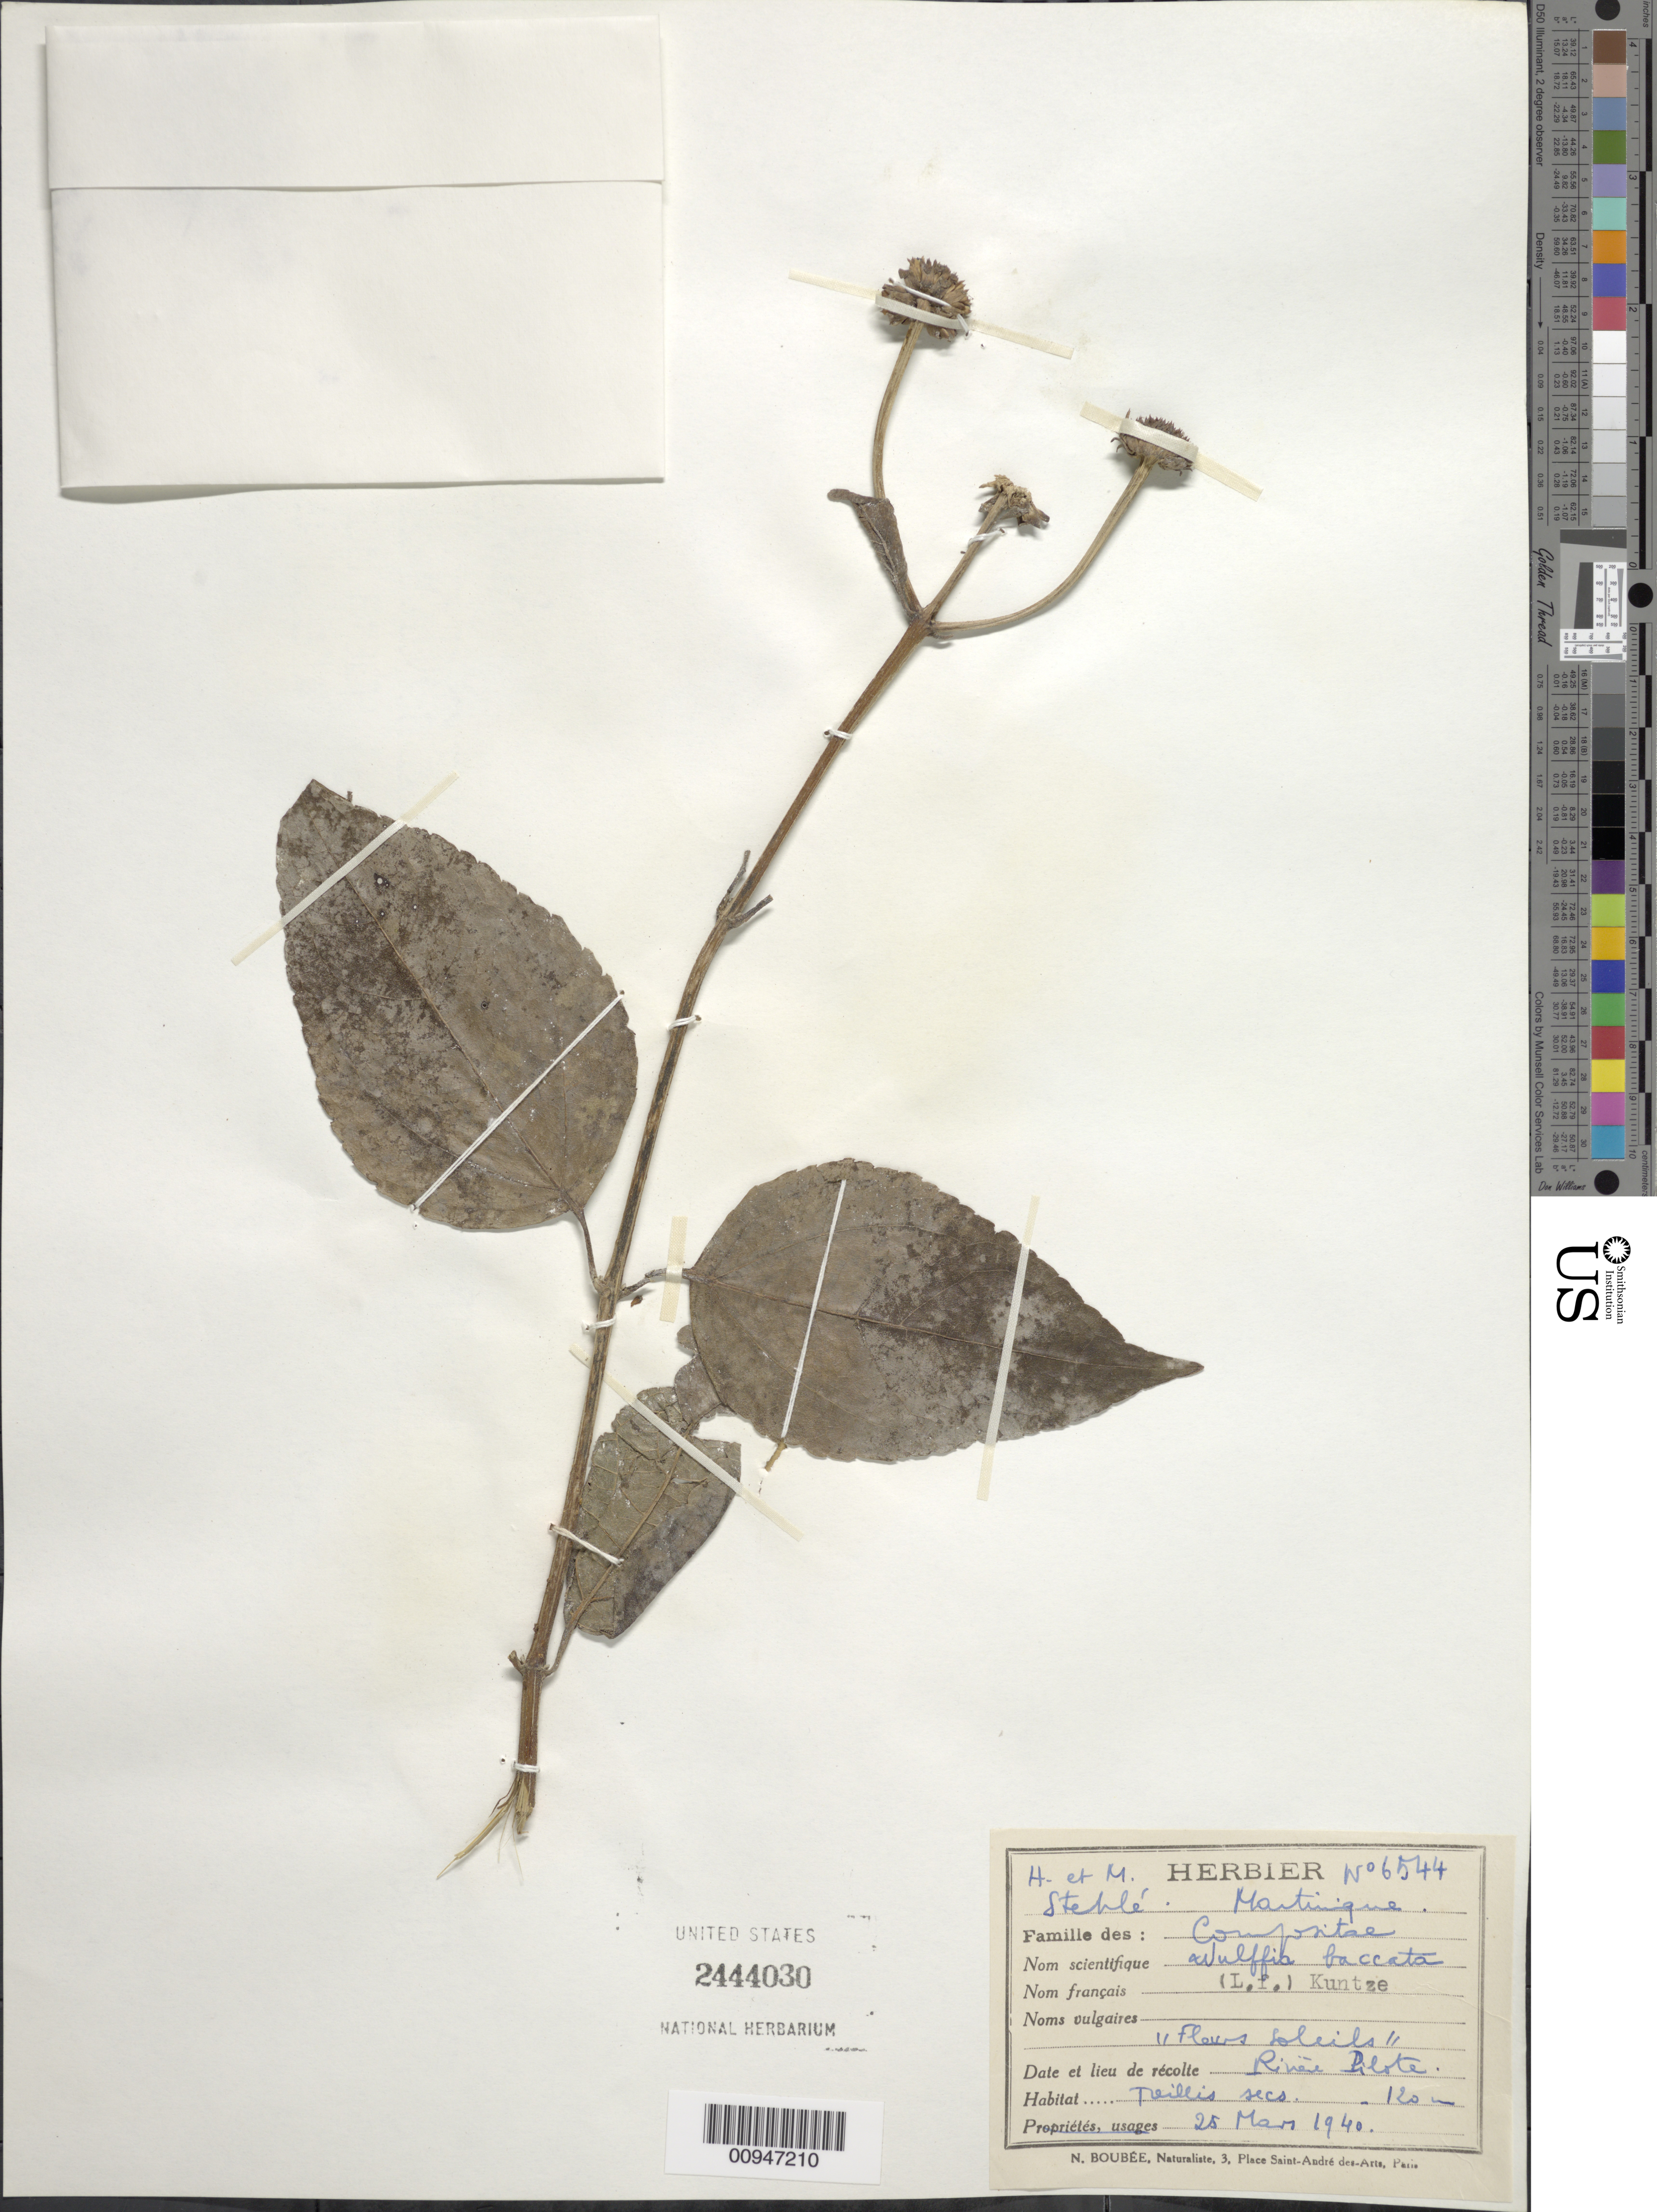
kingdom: Plantae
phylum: Tracheophyta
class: Magnoliopsida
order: Asterales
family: Asteraceae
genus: Wulffia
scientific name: Wulffia baccata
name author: (L. f.) Kuntze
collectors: H. Stehlé & M. Stehlé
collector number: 6544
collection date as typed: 25 Mar 1940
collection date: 1940-03-25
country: Martinique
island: Martinique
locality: Rivière Pilote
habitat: Taillis secs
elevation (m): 120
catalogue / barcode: US 2444030